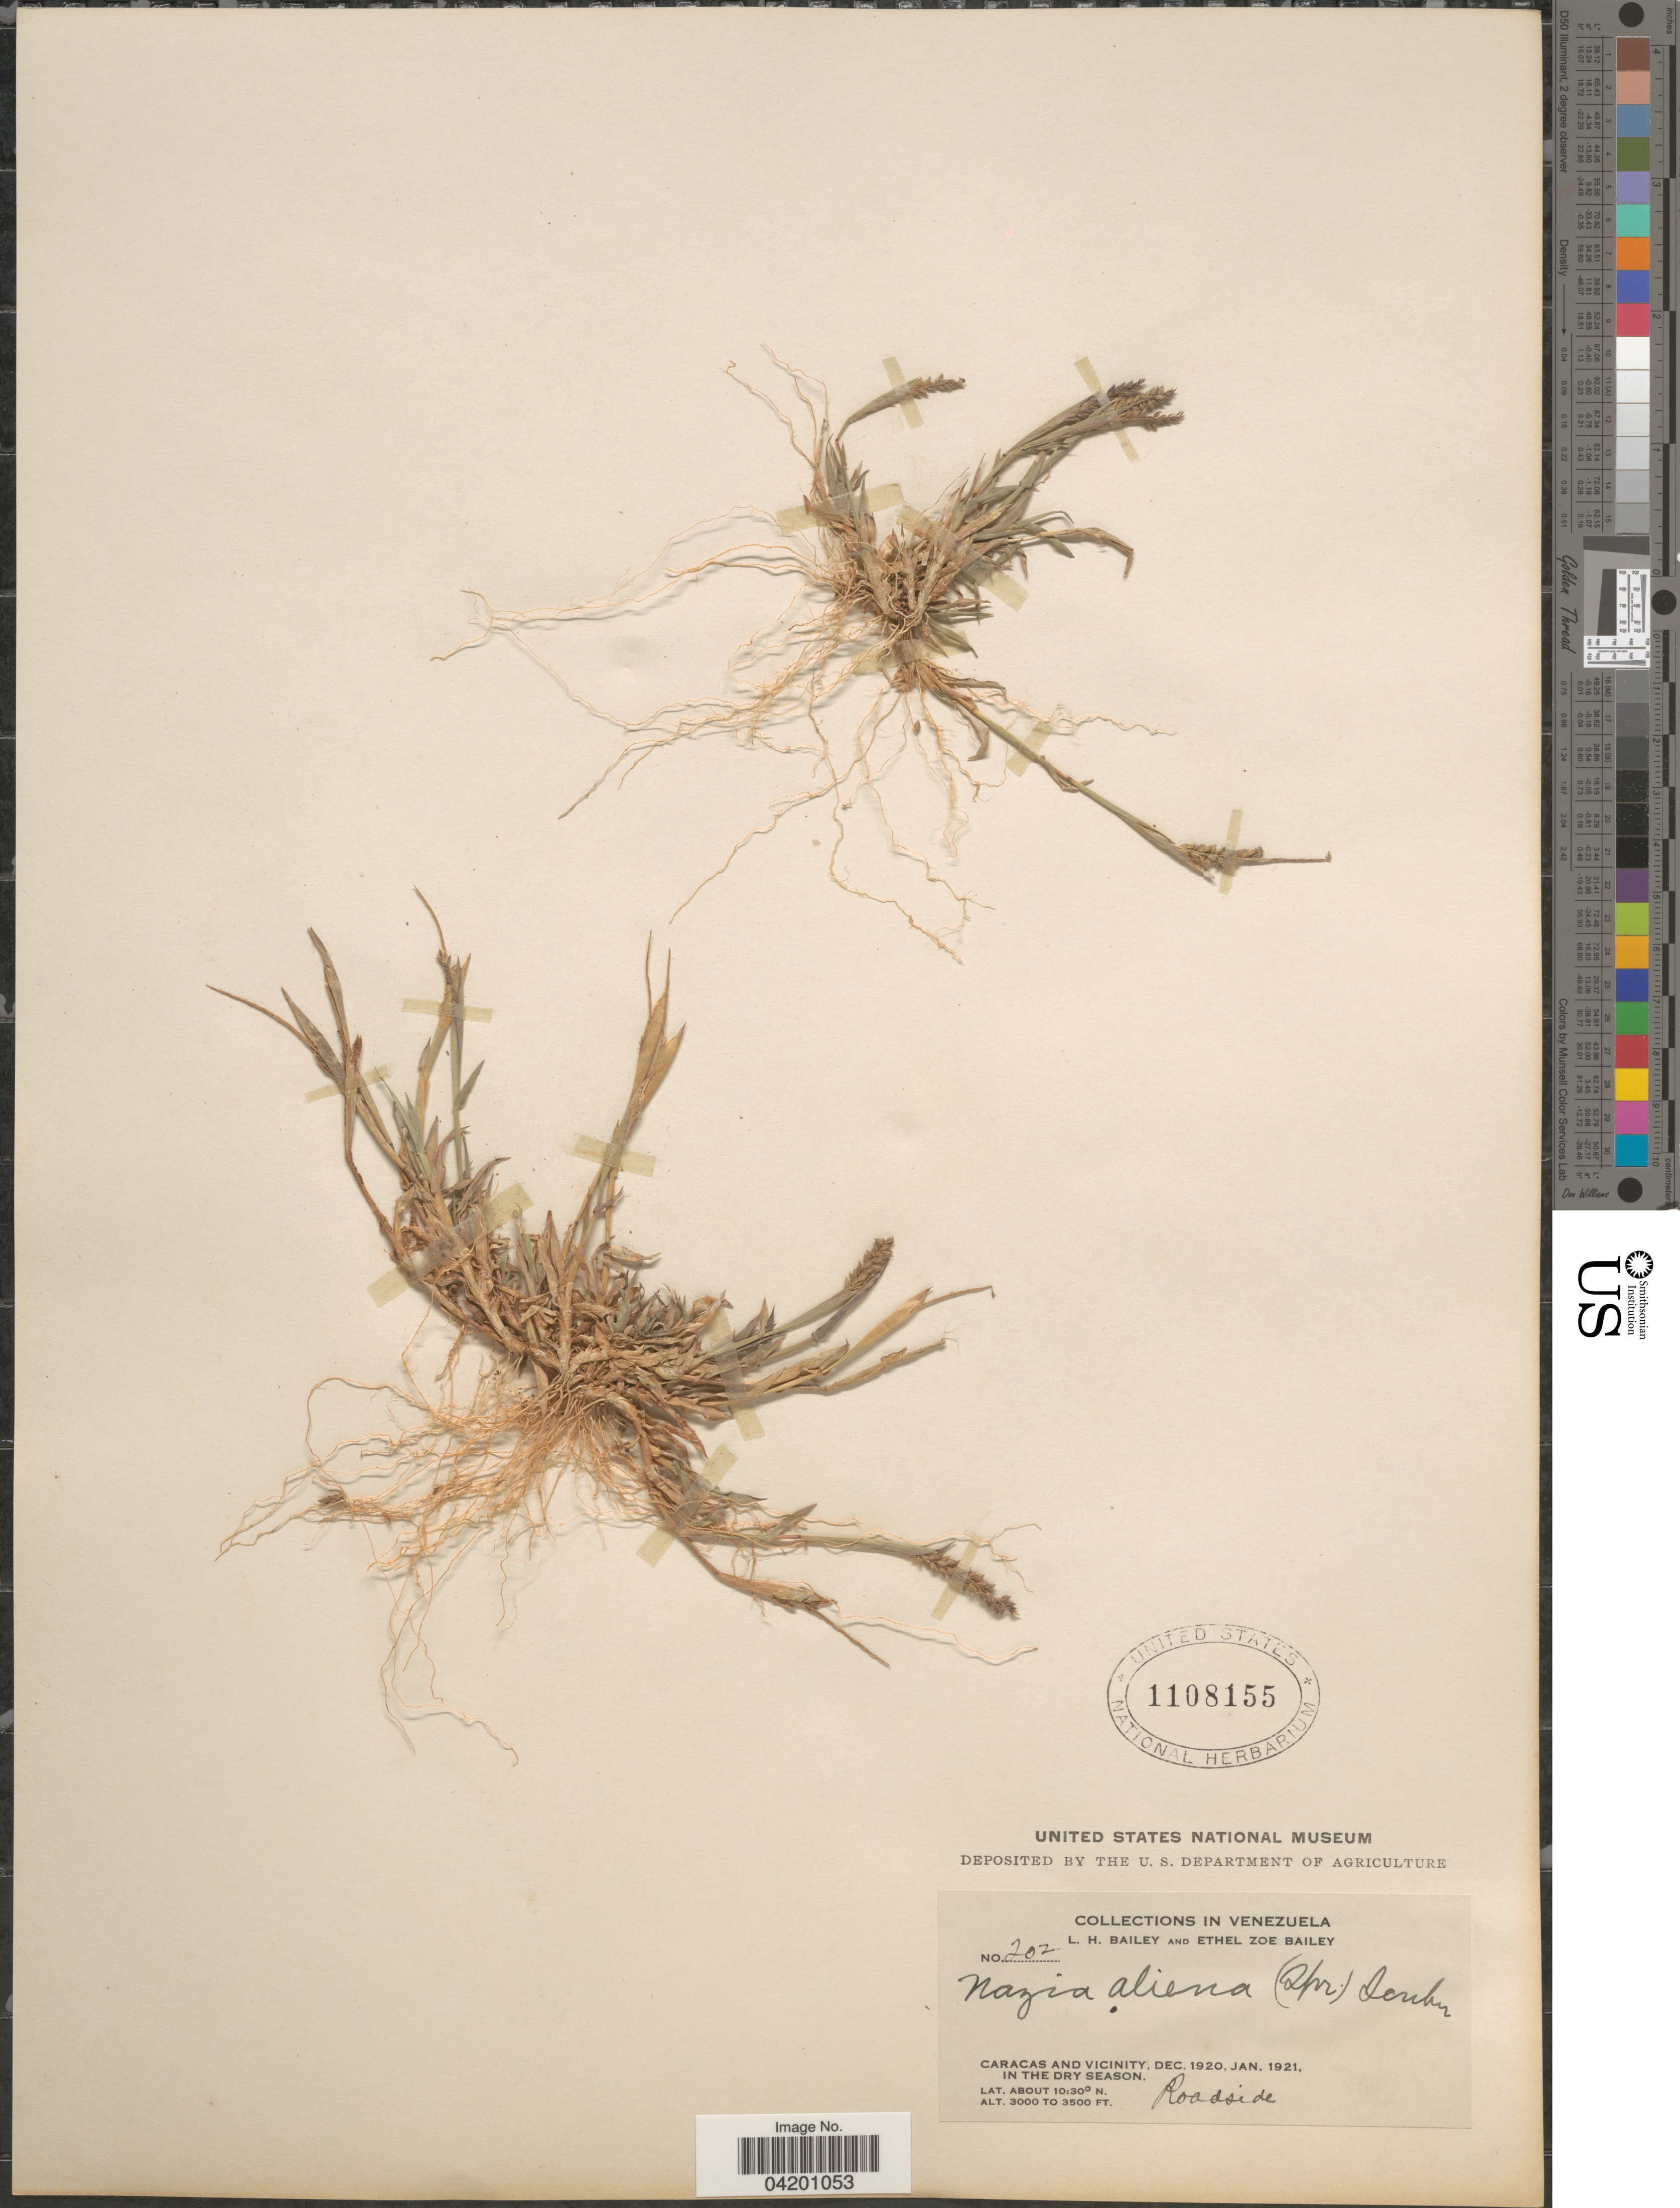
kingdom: Plantae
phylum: Tracheophyta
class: Liliopsida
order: Poales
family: Poaceae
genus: Tragus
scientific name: Tragus berteronianus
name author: Schult.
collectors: L. H. Bailey & E. Z. Bailey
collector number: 202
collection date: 1920-12/1921-01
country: Venezuela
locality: Caracas and vicinity.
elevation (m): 914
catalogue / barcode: US 1108155